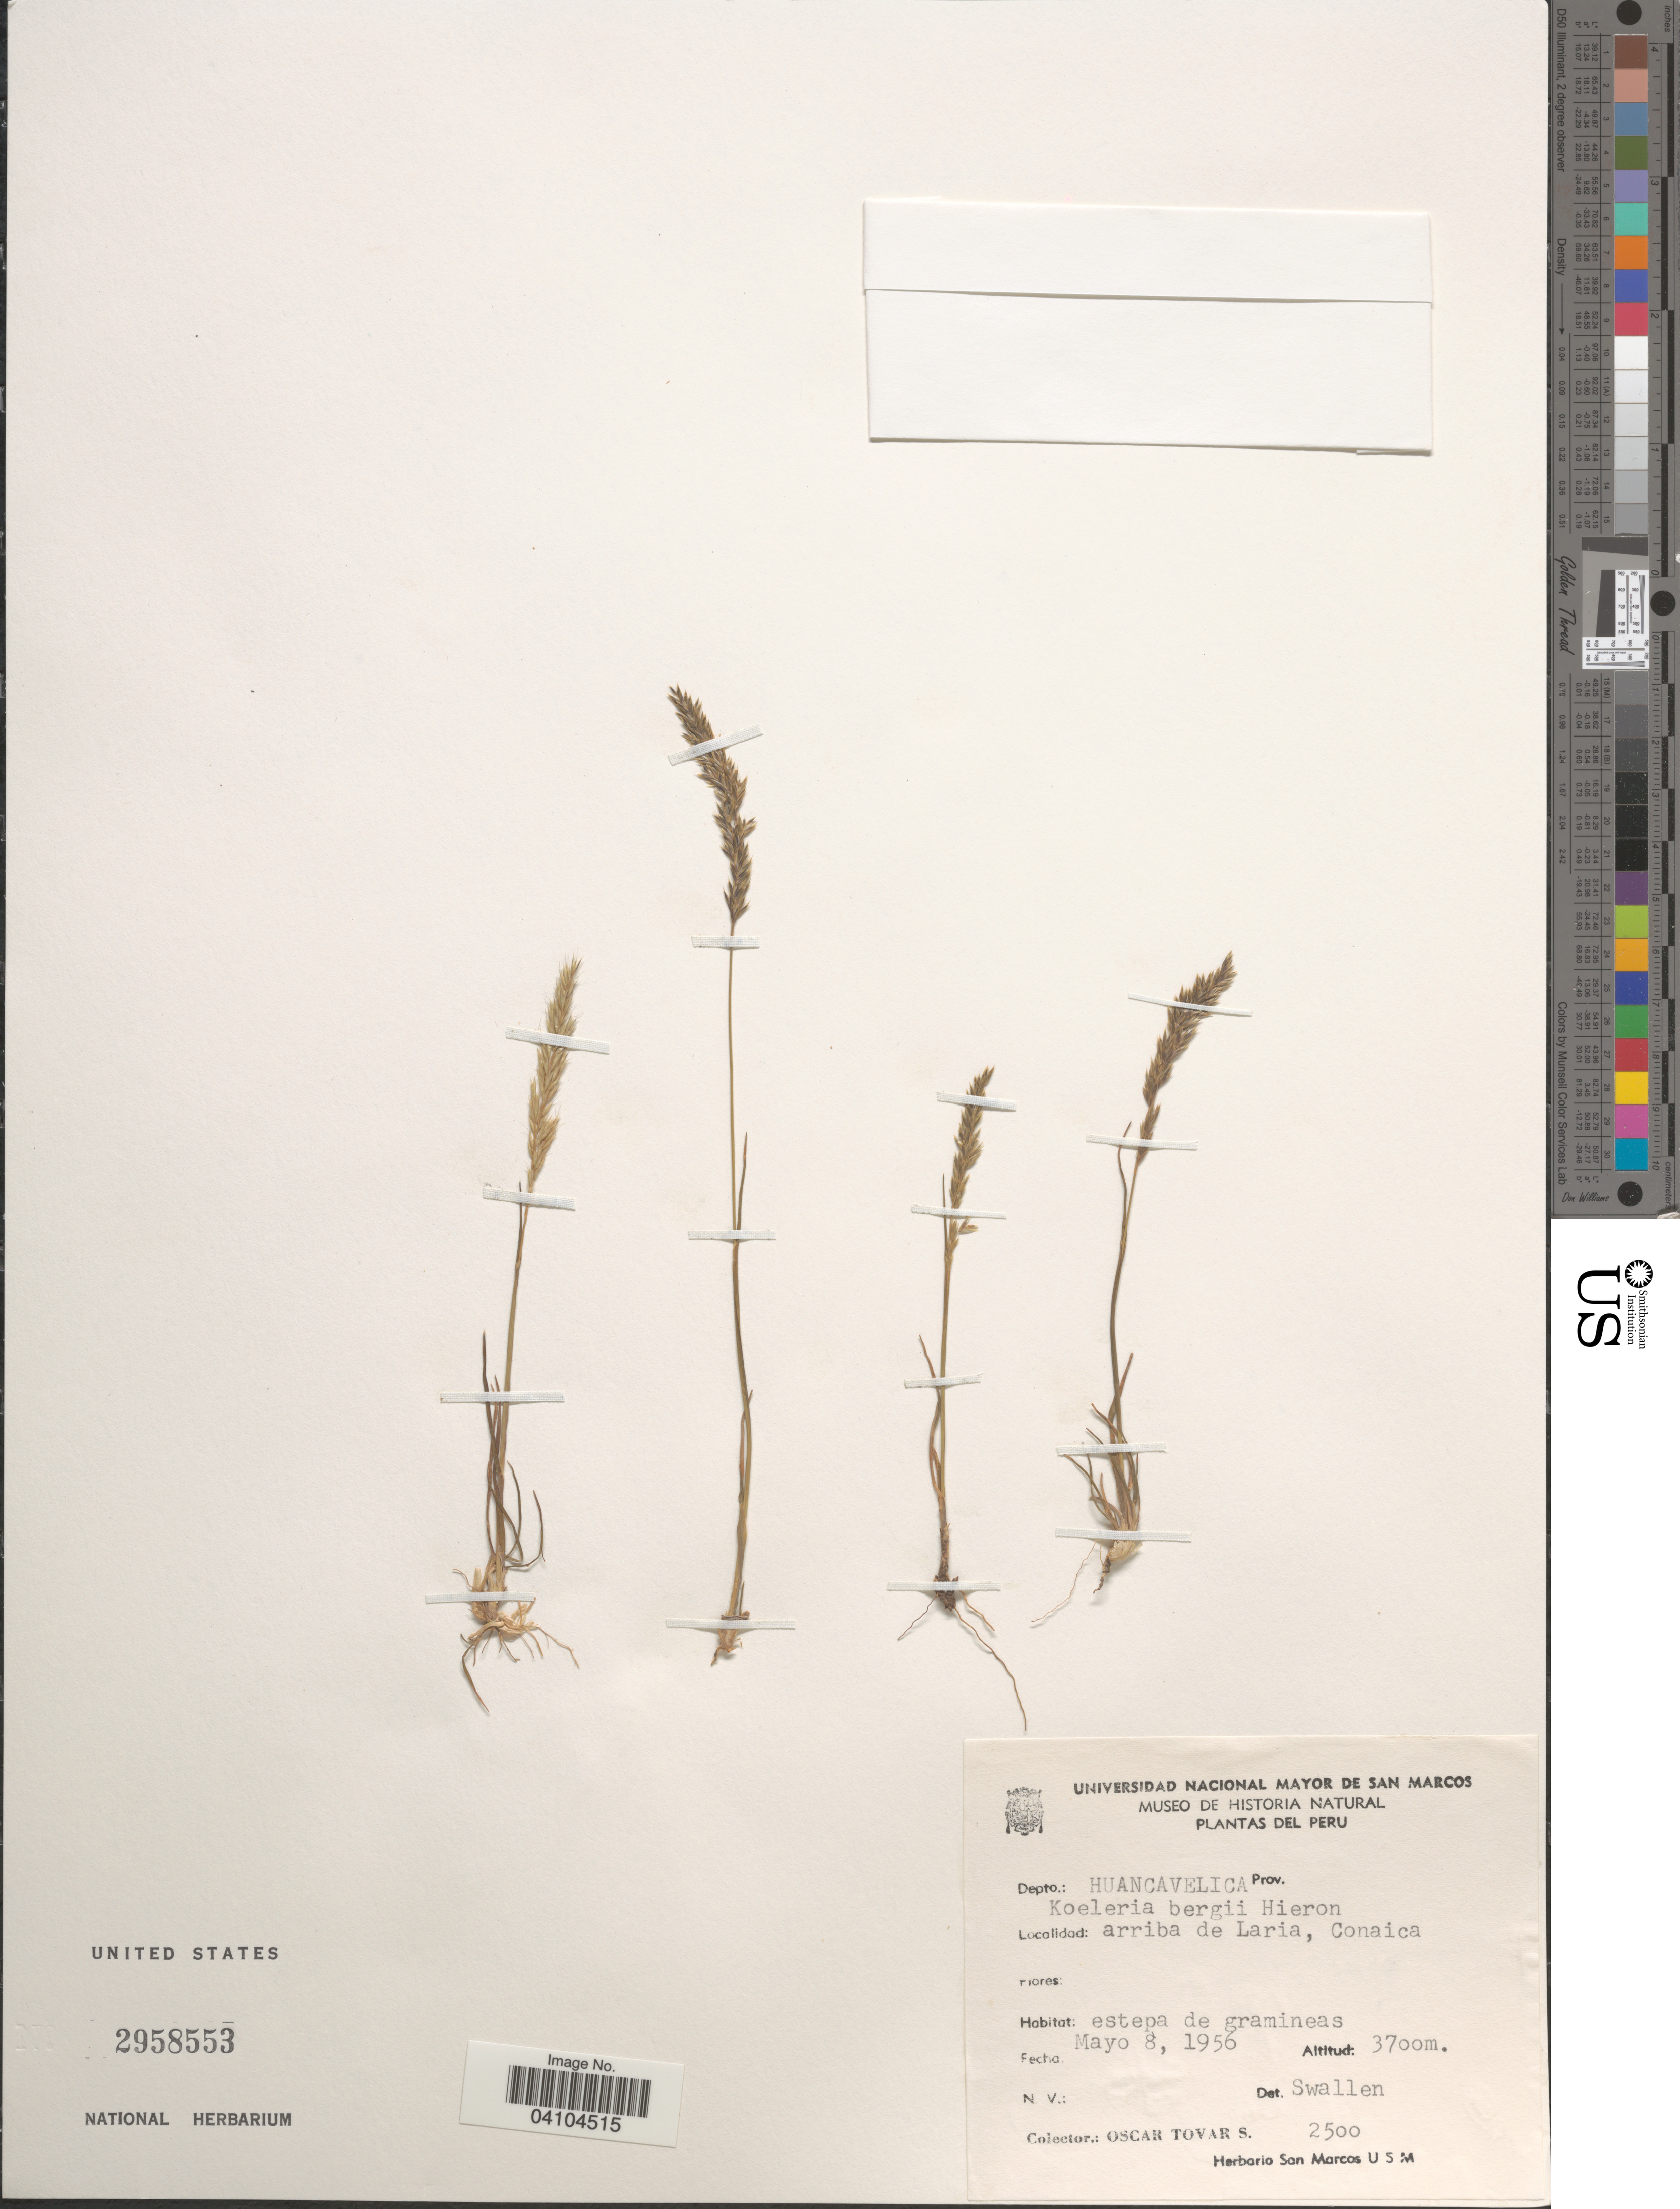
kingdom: Plantae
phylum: Tracheophyta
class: Liliopsida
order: Poales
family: Poaceae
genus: Koeleria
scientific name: Koeleria kurtzii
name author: Hack. ex Kurtz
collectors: Ó. Tovar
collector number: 2500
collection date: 1956-05-08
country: Peru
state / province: Huancavelica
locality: Depto.: Huancavelica. Arriba de Laria, Conaica.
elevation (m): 3700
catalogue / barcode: US 2958553